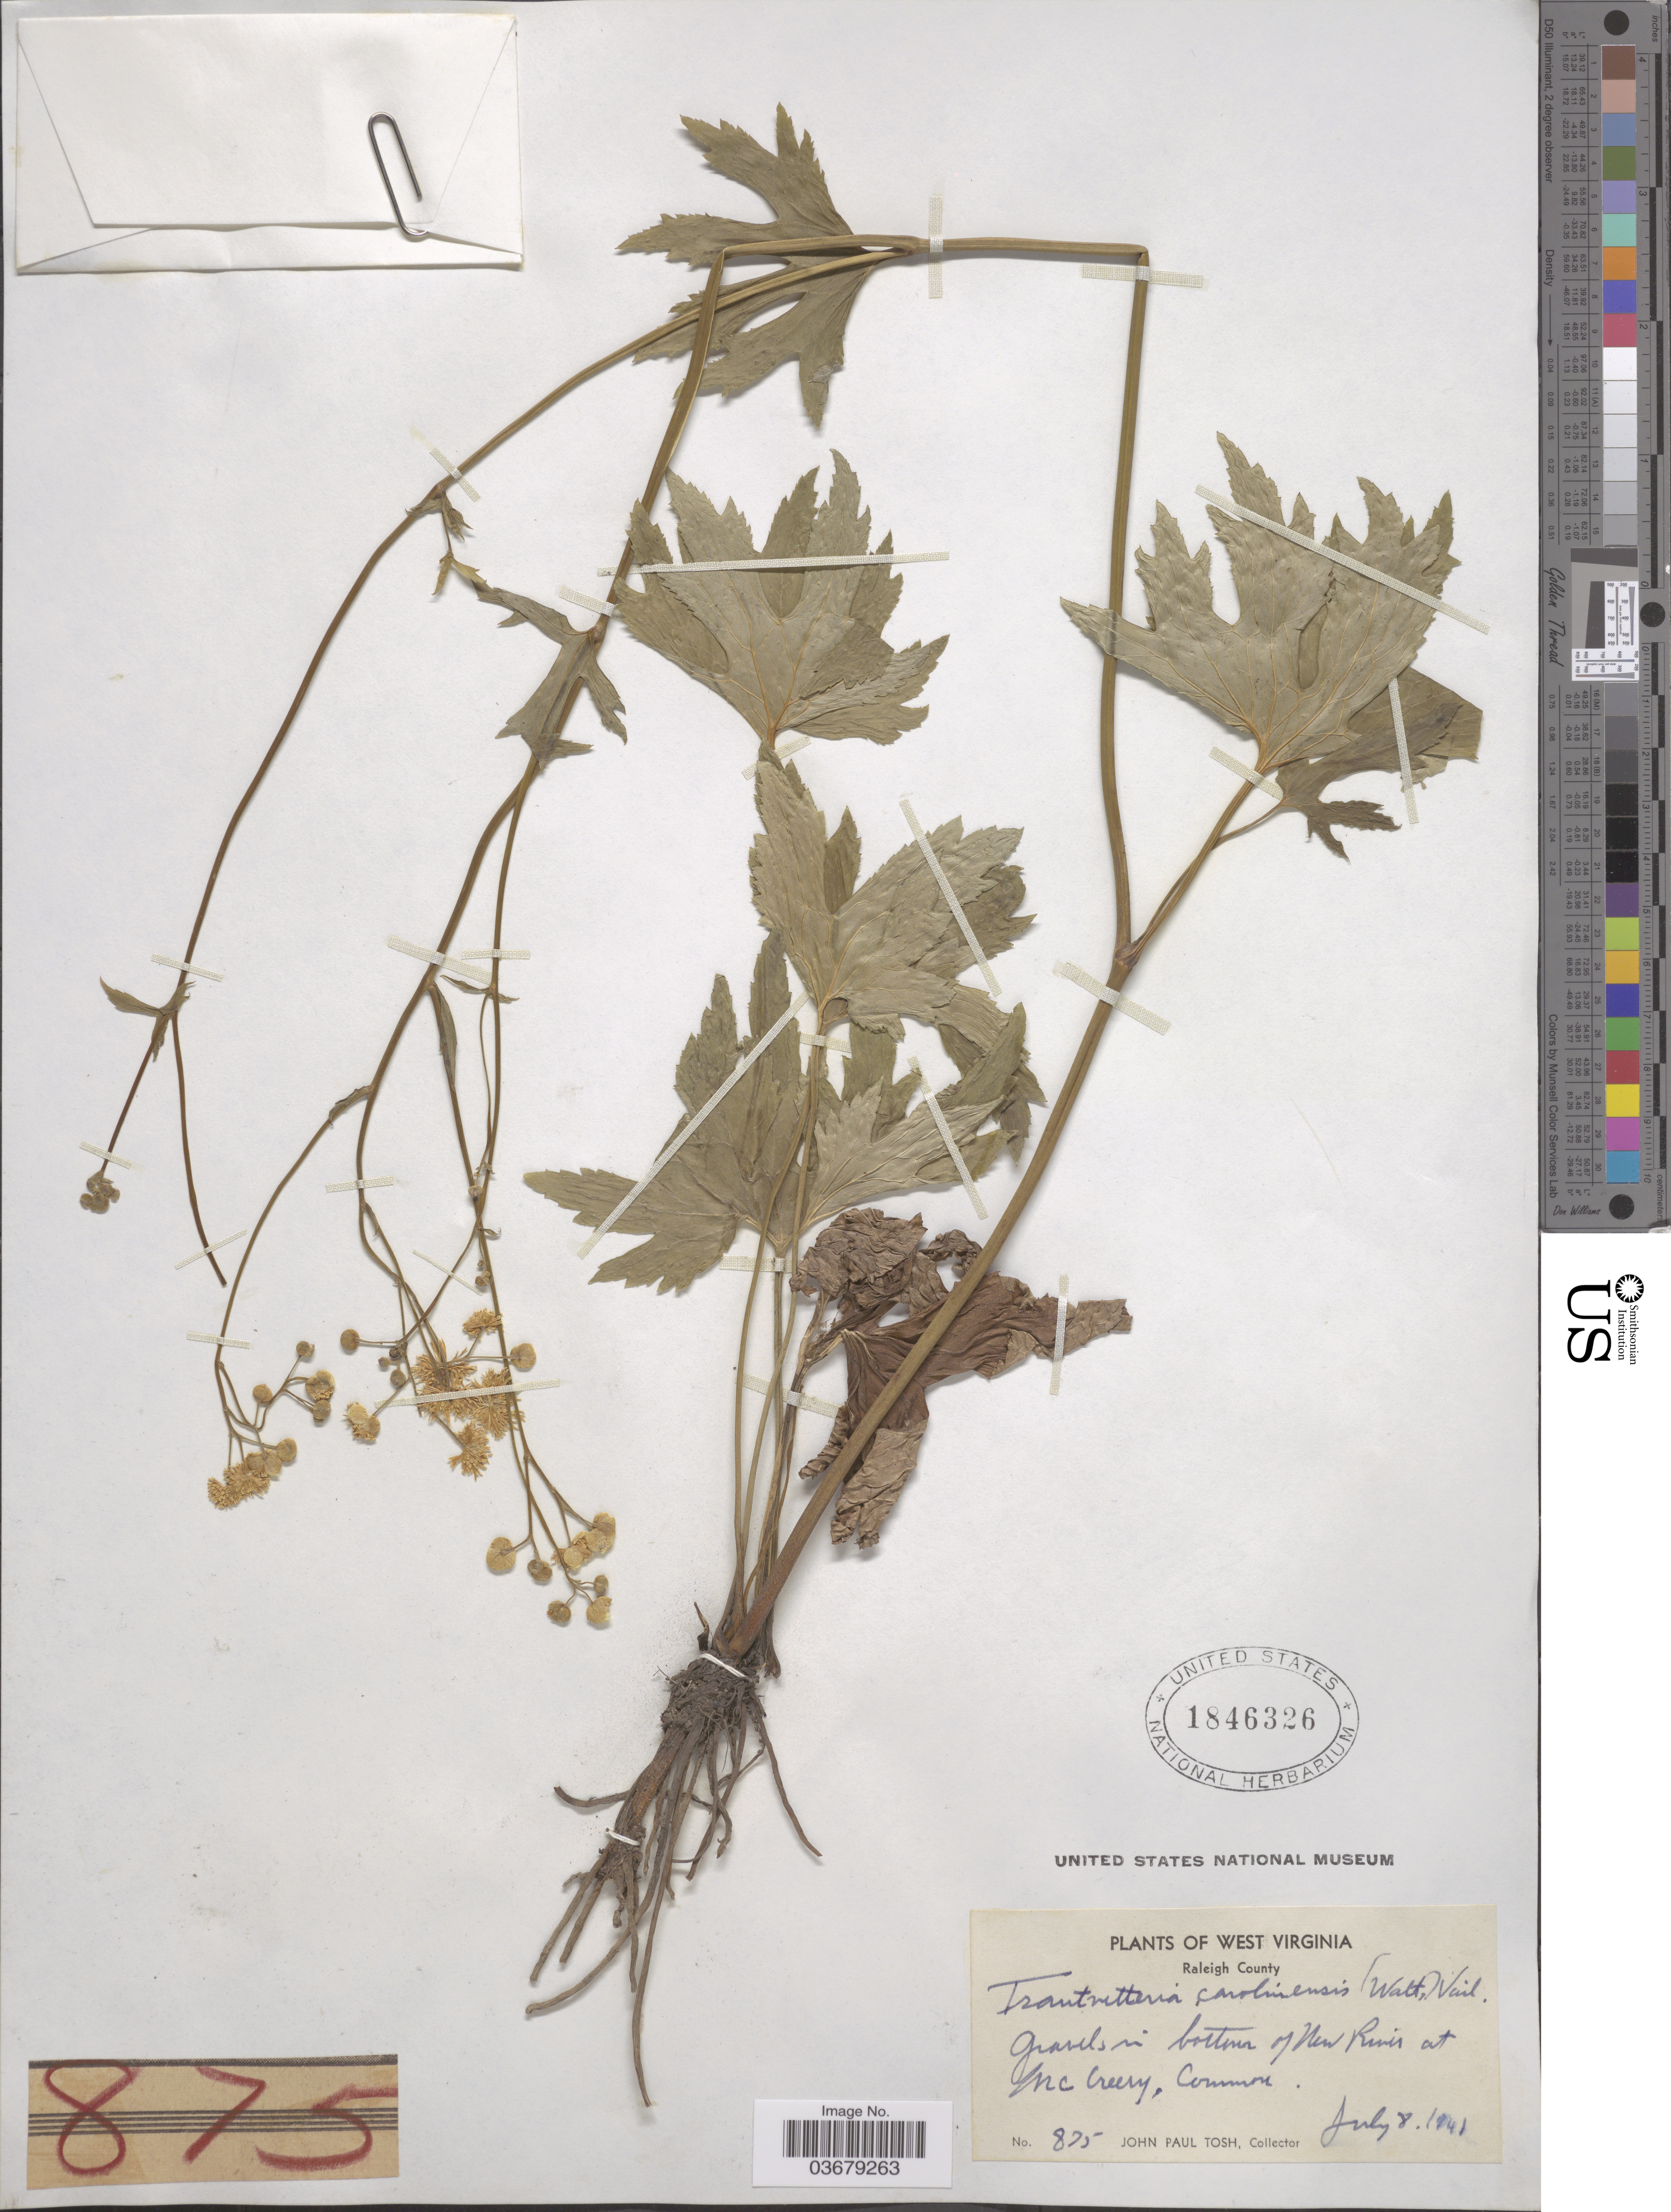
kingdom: Plantae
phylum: Tracheophyta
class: Magnoliopsida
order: Ranunculales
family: Ranunculaceae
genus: Trautvetteria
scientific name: Trautvetteria caroliniensis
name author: (Walter) Vail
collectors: J. Tosh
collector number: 875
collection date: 1941-07-08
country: United States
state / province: West Virginia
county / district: Raleigh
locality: Raleigh County. Bottoms of New River at McCreery.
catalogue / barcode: US 1846326